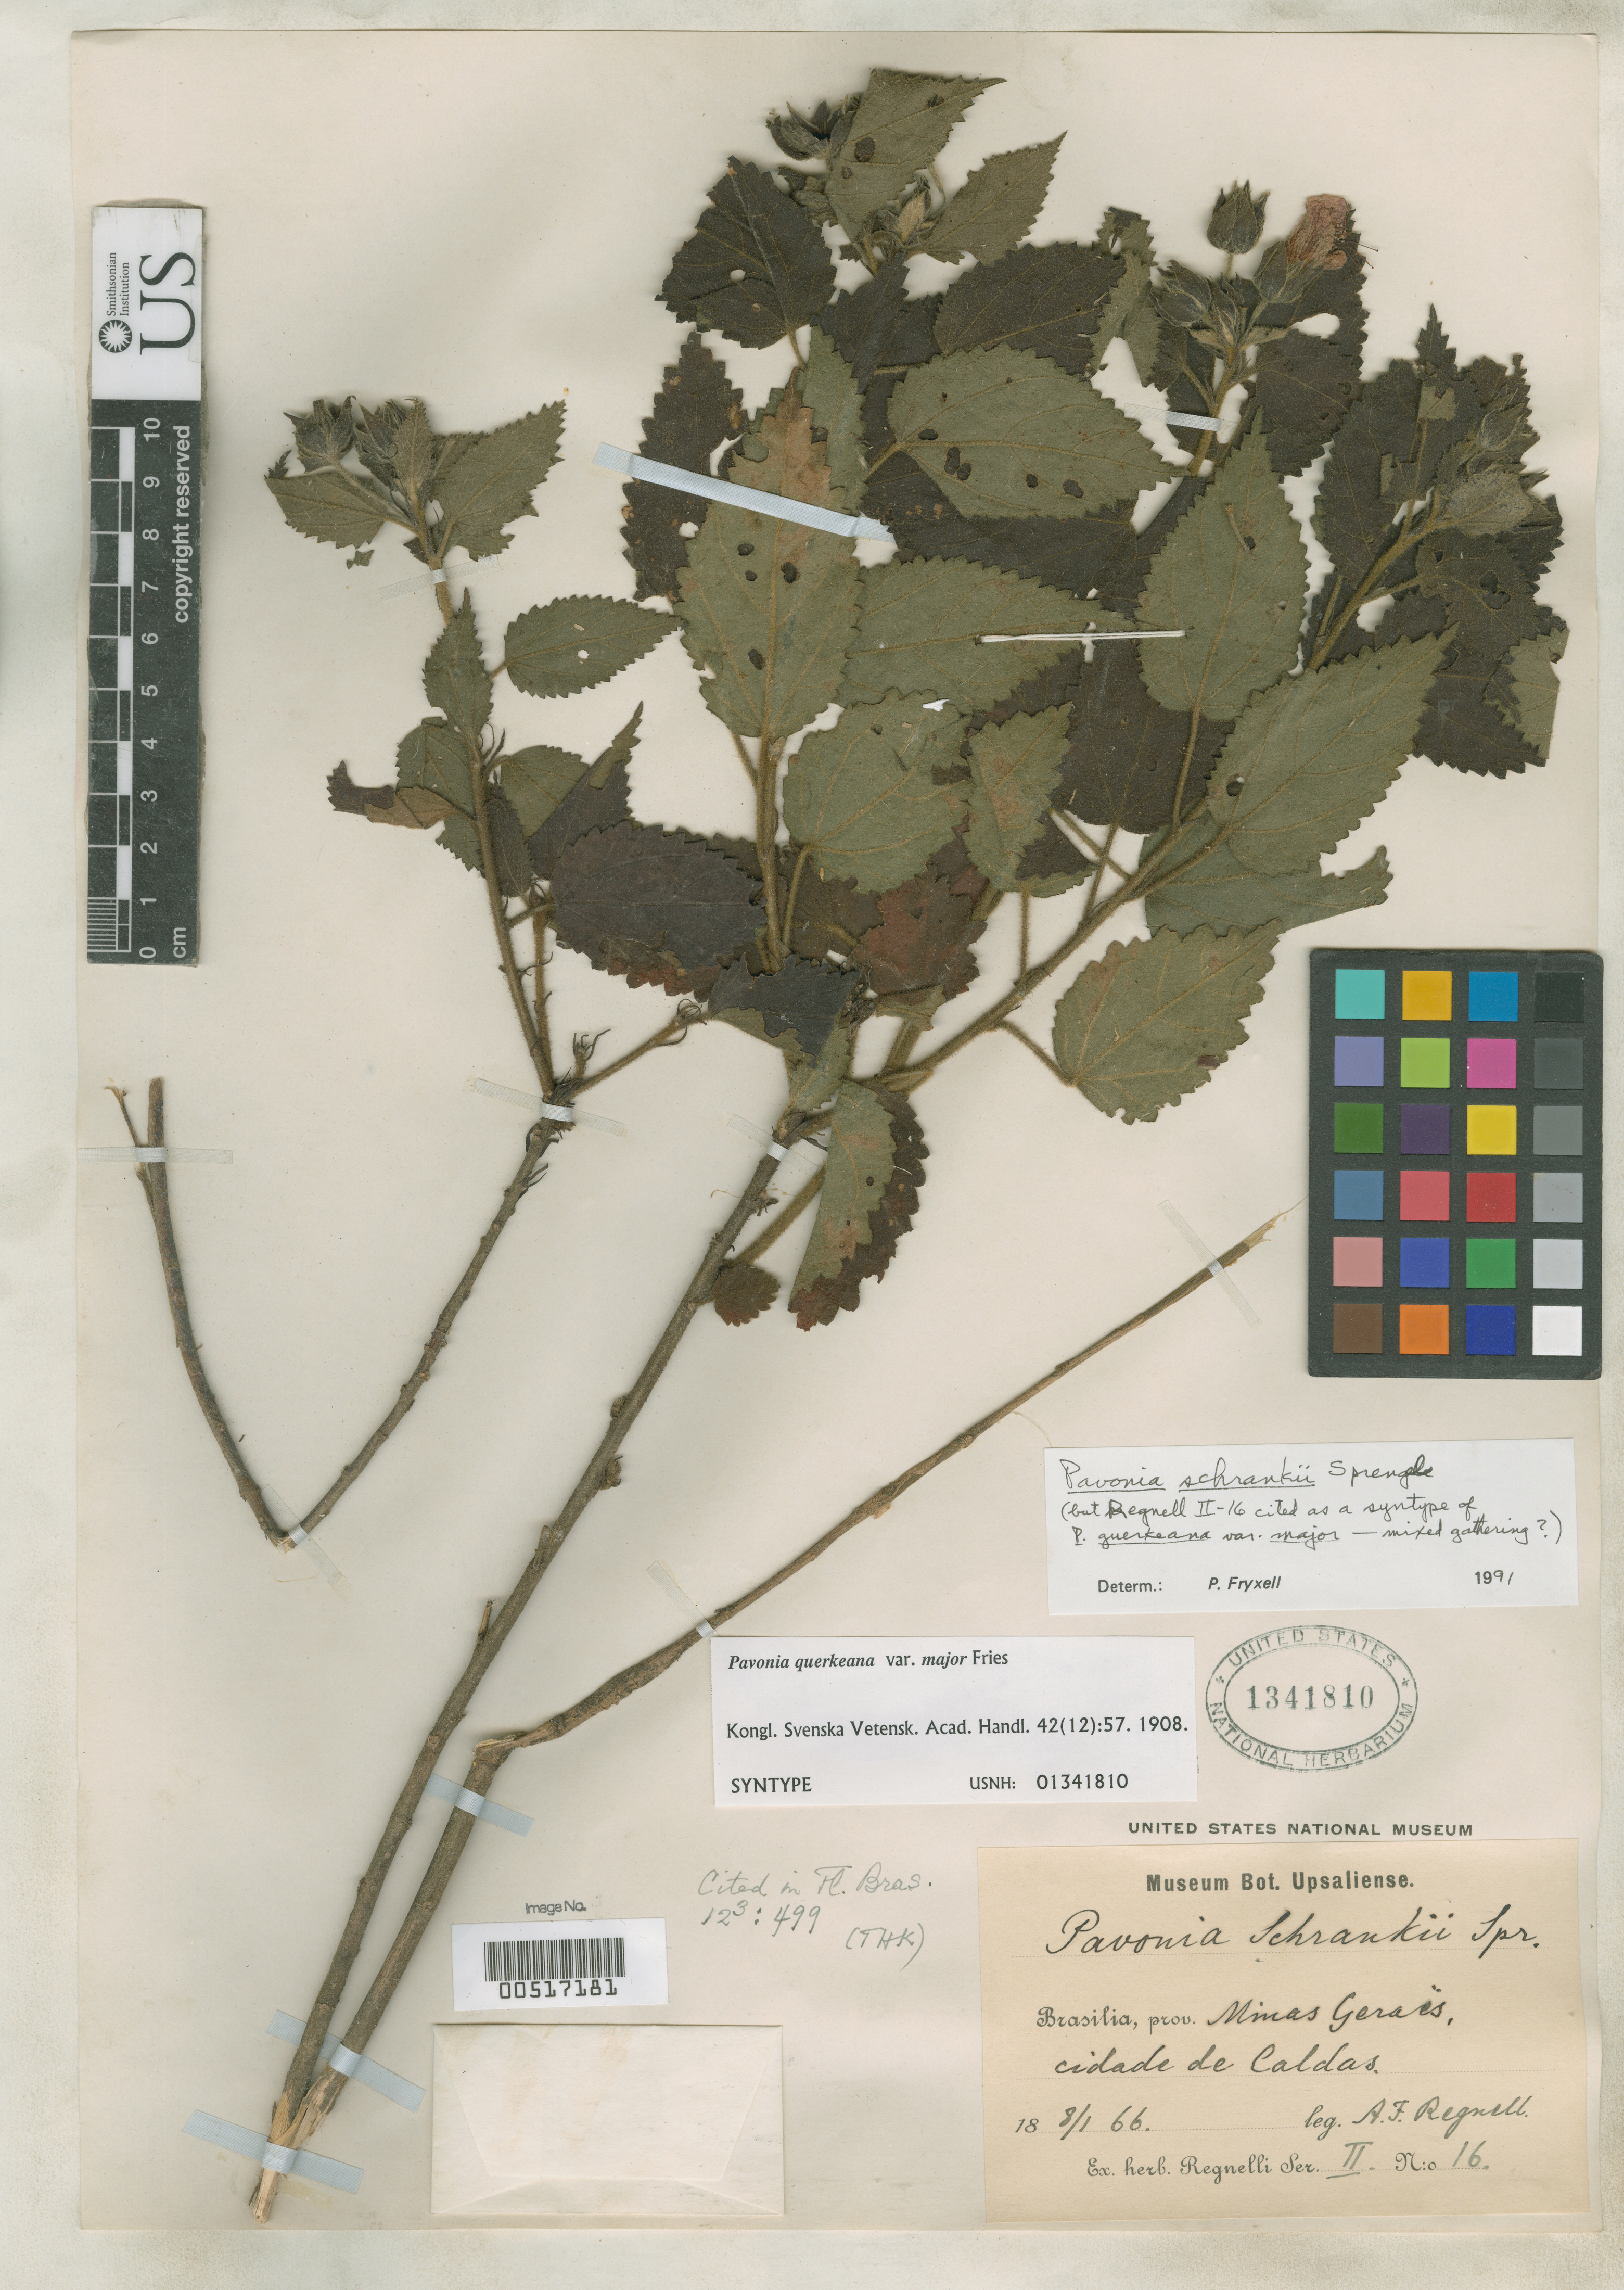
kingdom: Plantae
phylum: Tracheophyta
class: Magnoliopsida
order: Malvales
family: Malvaceae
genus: Pavonia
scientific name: Pavonia guerkeana var. major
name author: R.E. Fr.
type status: Syntype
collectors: A. F. Regnell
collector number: II 16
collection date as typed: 08 Jan 1866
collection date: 1866-01-08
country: Brazil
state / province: Minas Gerais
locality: Cidade de Caldas.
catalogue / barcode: US 1341810